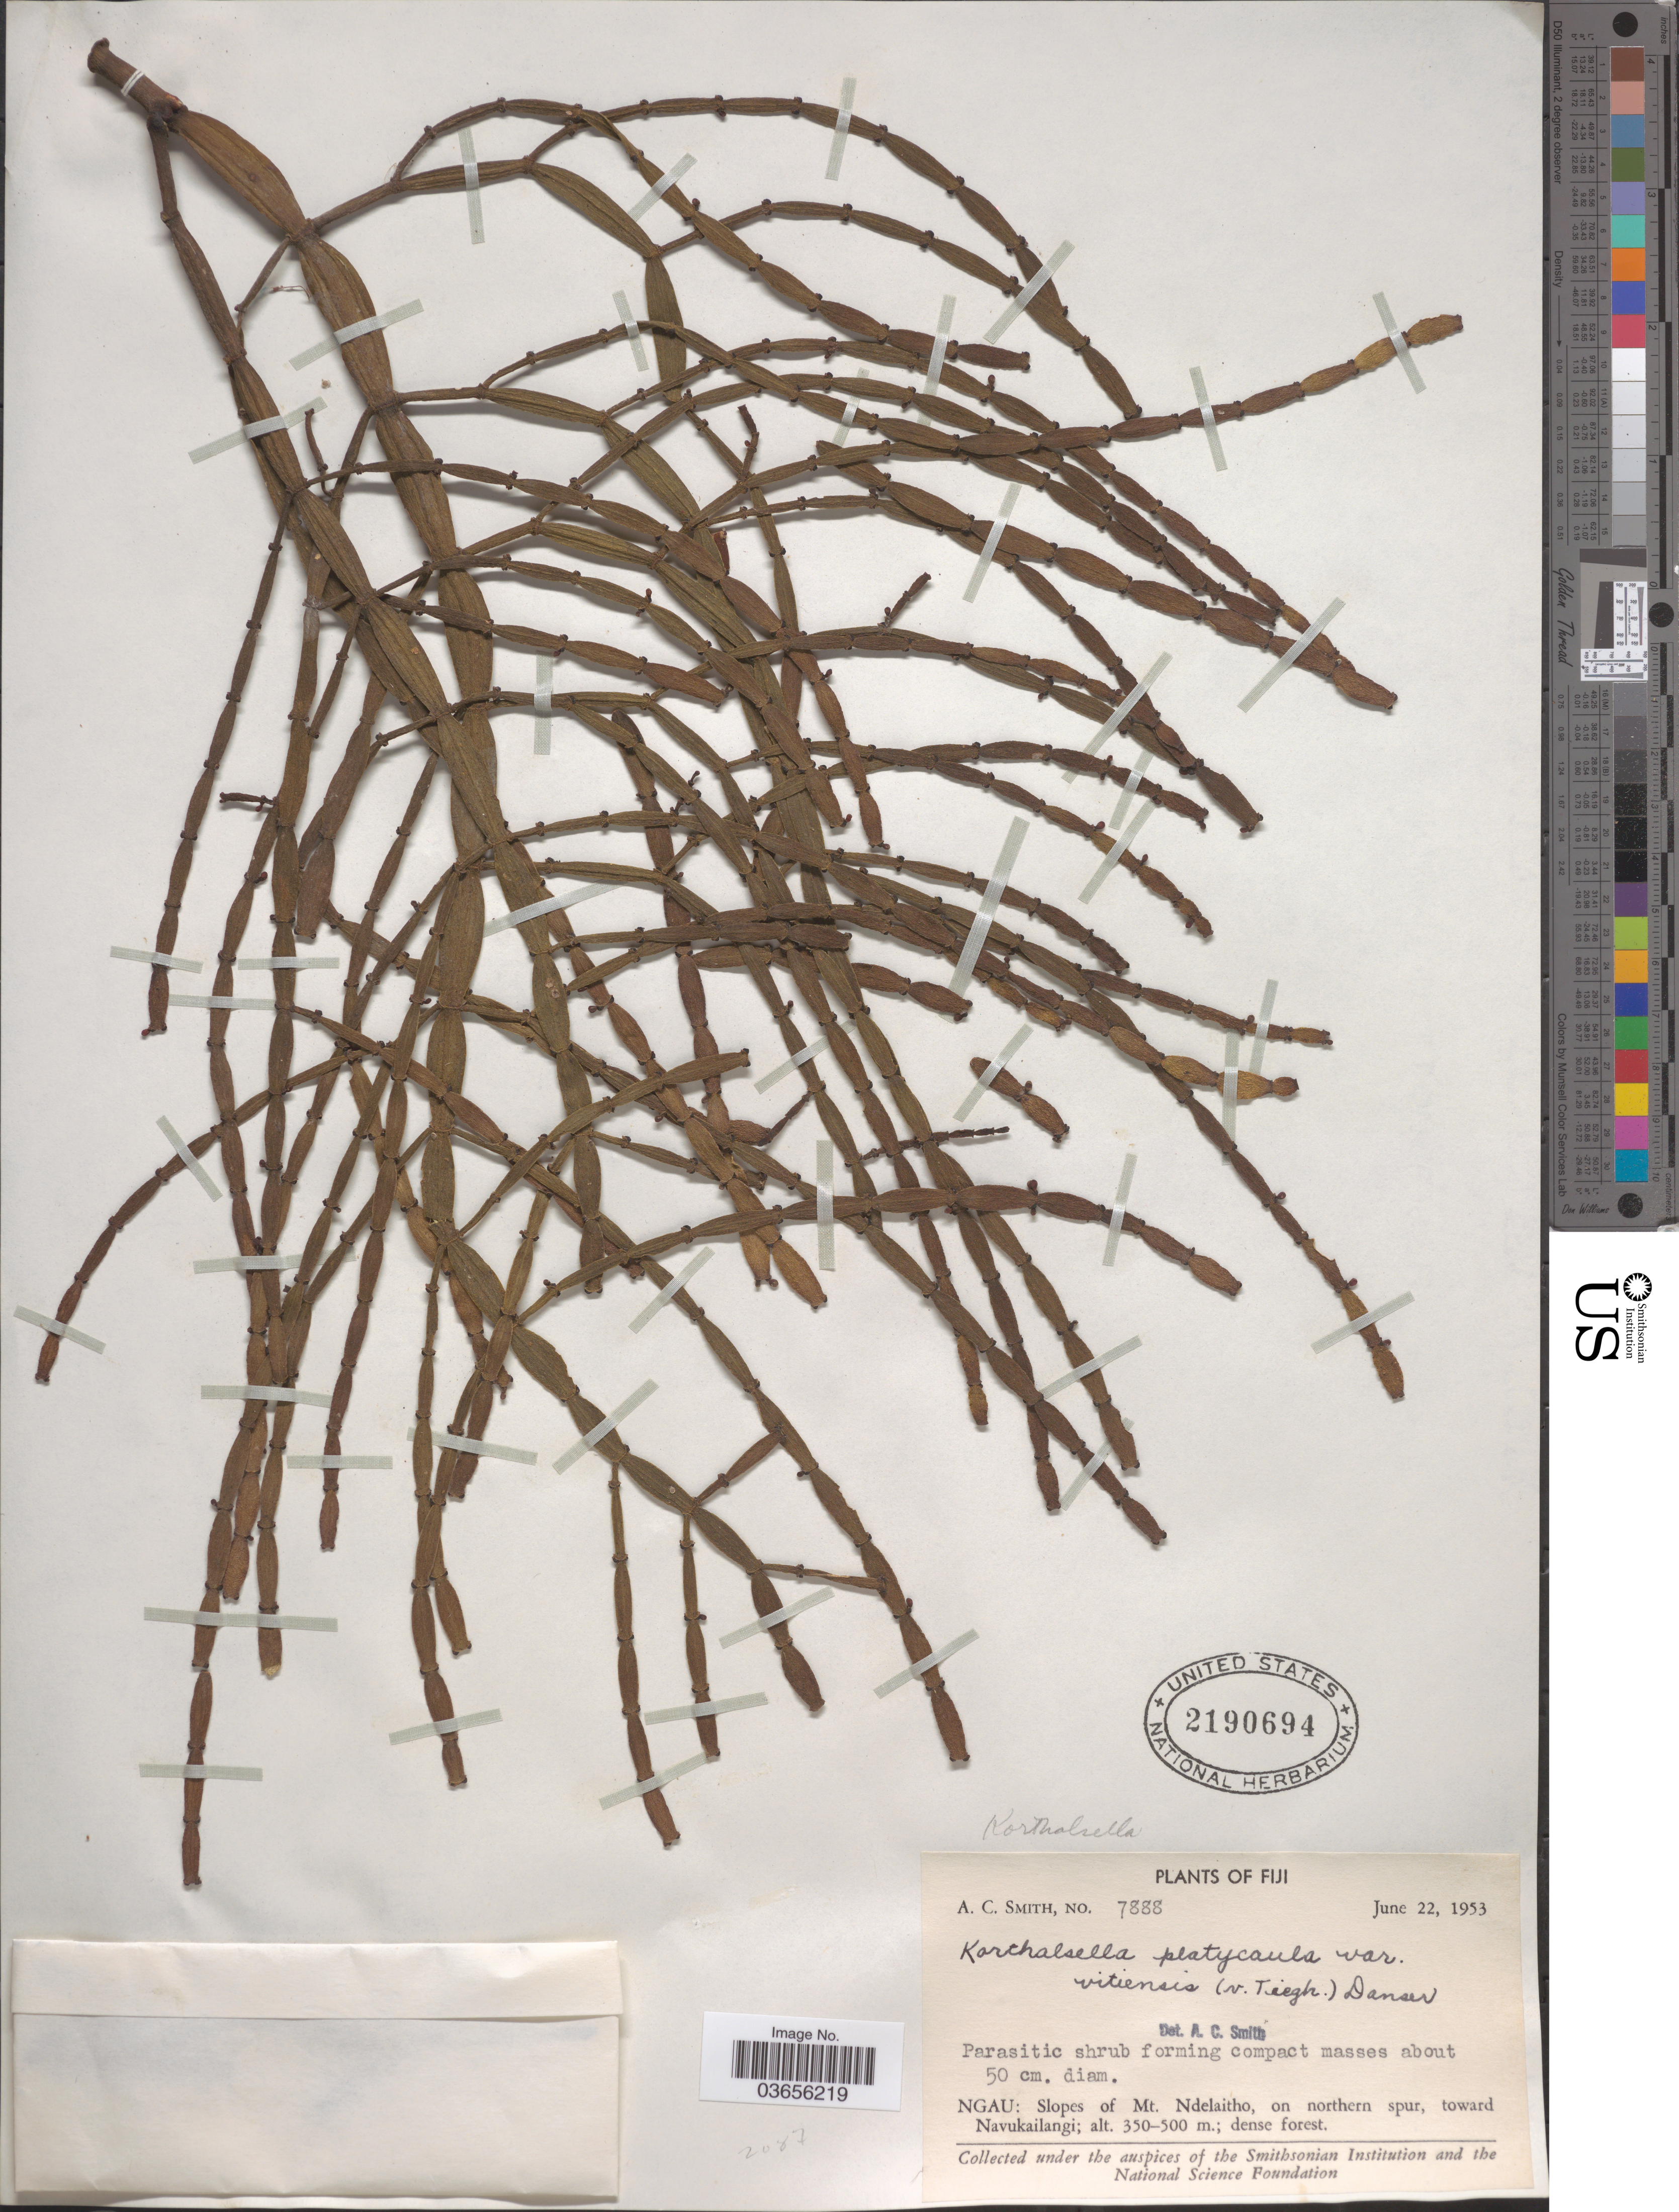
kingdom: Plantae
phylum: Tracheophyta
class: Magnoliopsida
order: Santalales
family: Viscaceae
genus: Korthalsella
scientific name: Korthalsella platycaula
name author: (Tiegh.) Engl.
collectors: A. C. Smith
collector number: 7888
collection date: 1953-06-22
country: Fiji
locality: Ngau: Slopes of Mt. Ndelaitho, on northern spur, toward Navukailangi.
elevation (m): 350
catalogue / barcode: US 2190694